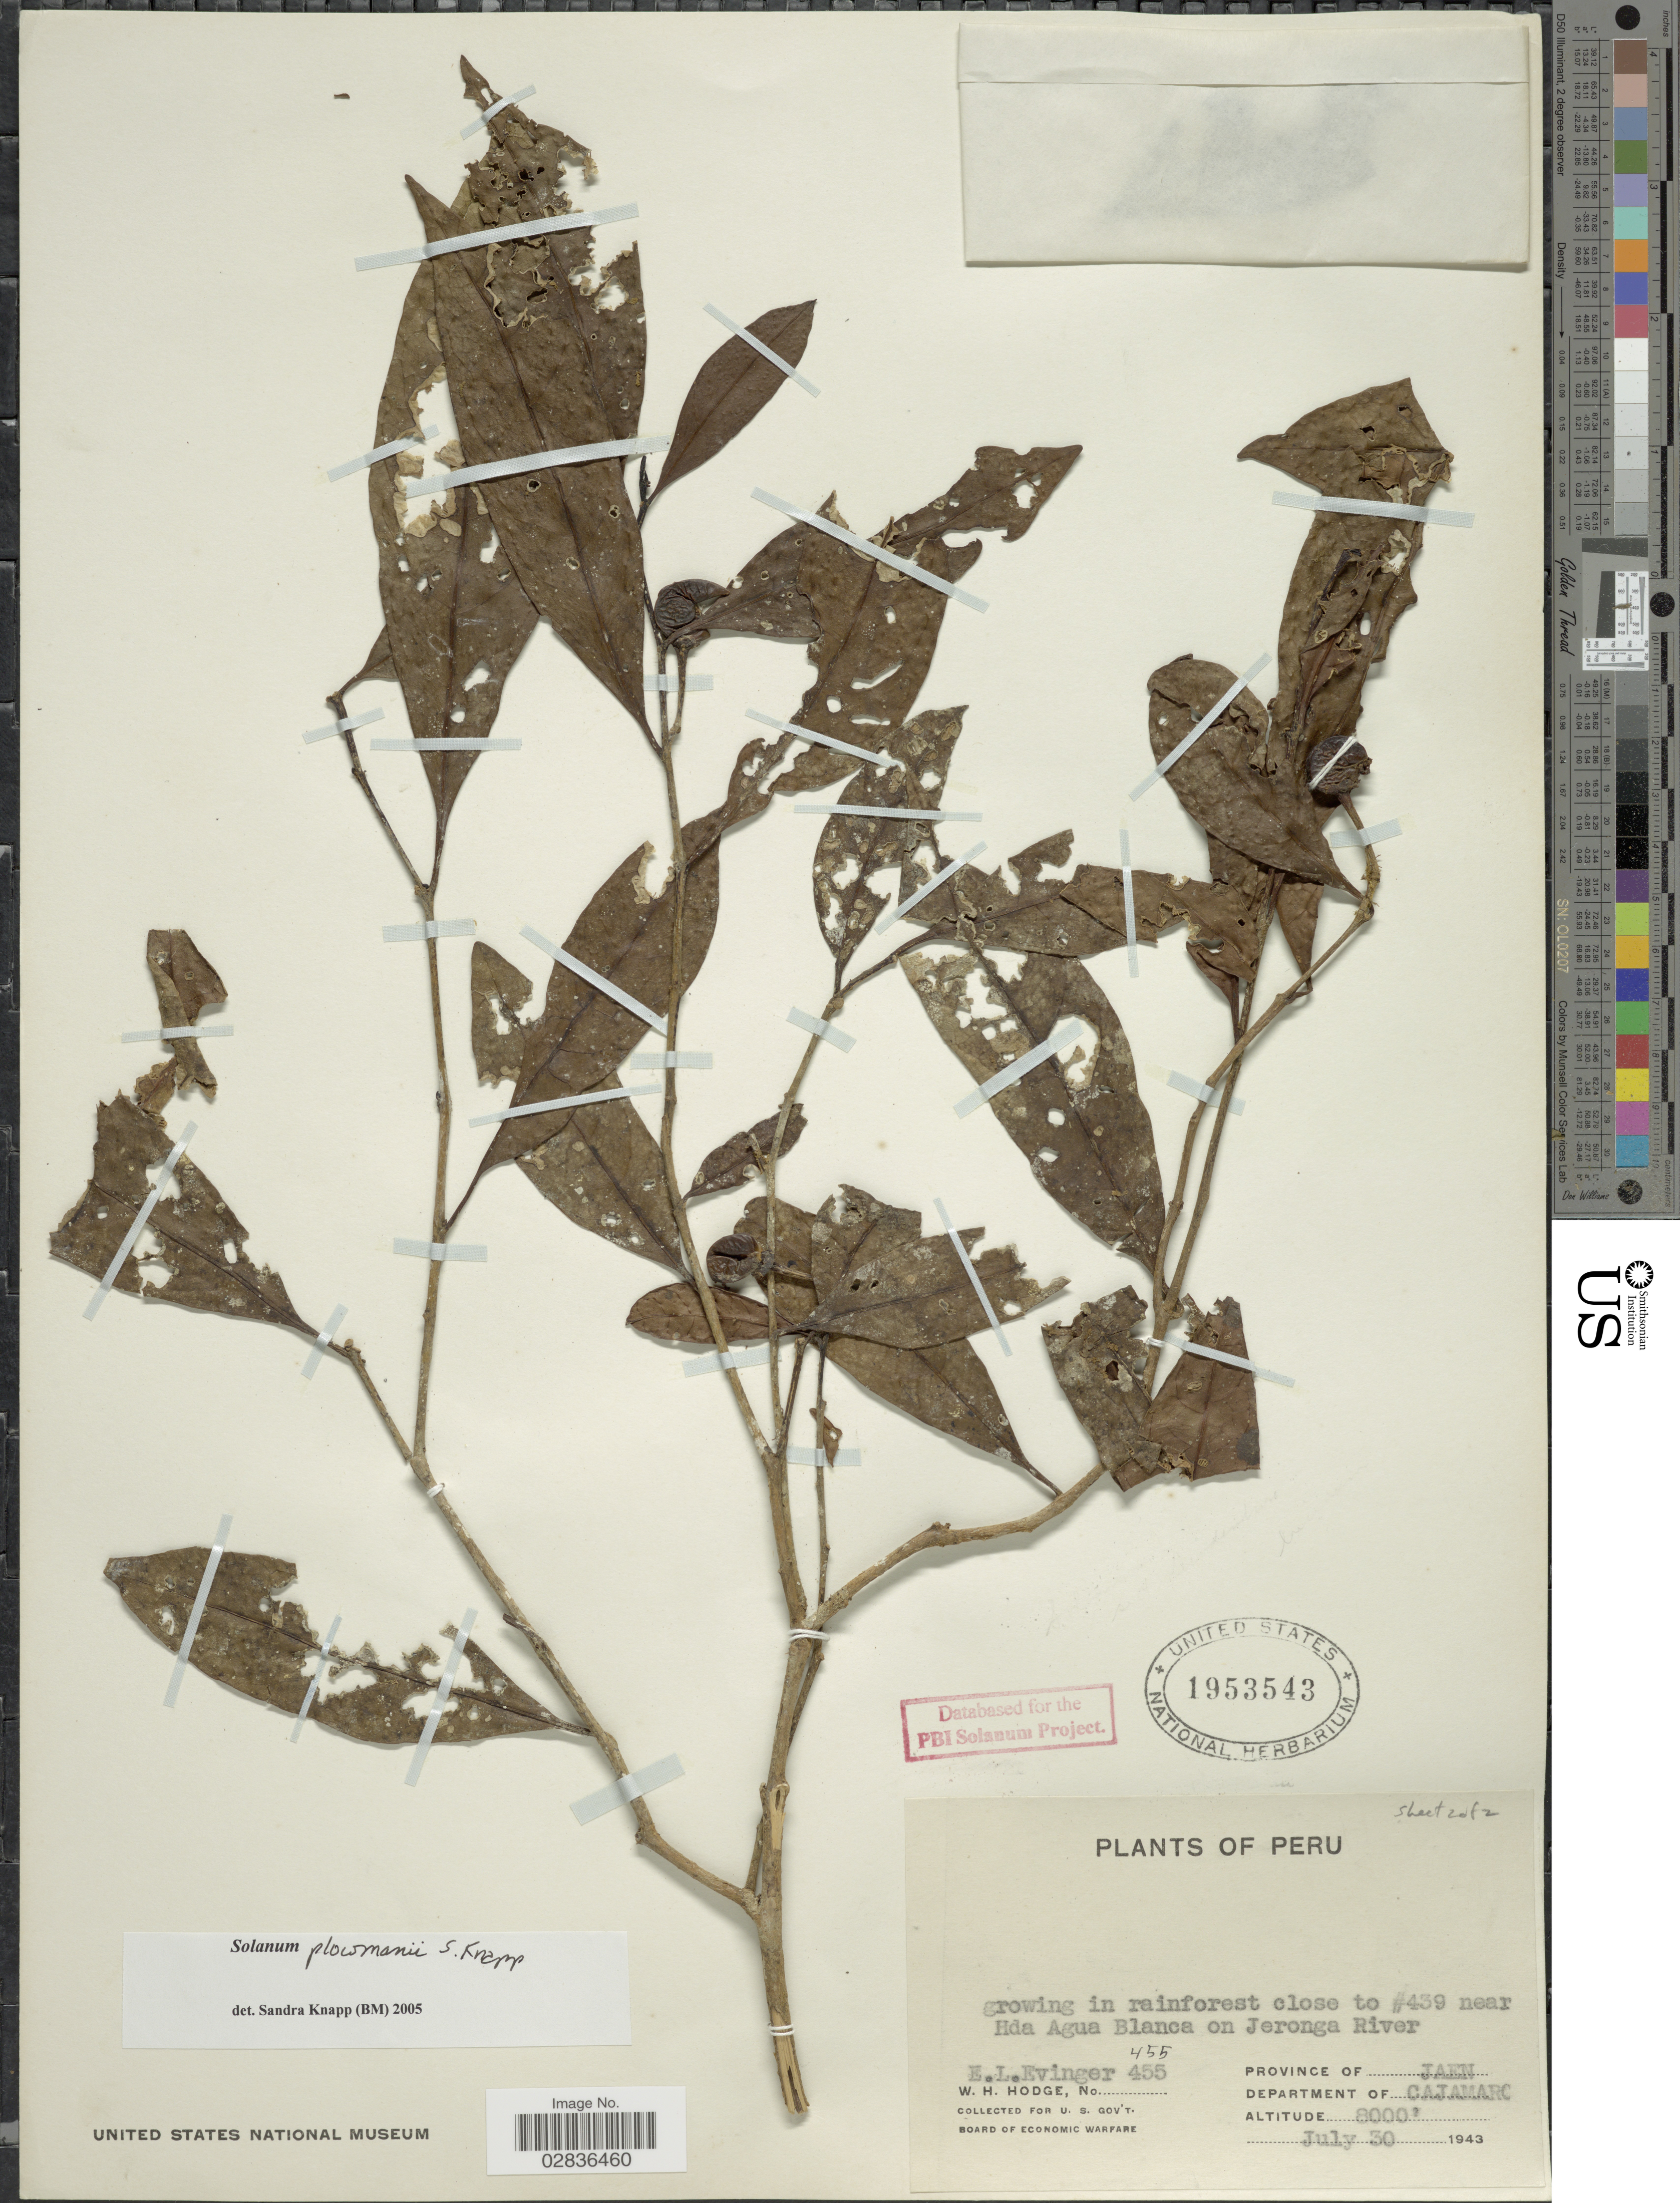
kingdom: Plantae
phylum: Tracheophyta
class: Magnoliopsida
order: Solanales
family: Solanaceae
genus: Solanum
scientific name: Solanum plowmanii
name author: S. Knapp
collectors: E. Evinger & W. Hodge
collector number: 455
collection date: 1943-07-30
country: Peru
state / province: Cajamarca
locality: Growing in rainforest close to #439 near Hda Agua Blanca on Jeronga River. Province of Jaen. Department of Cajamarca.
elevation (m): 2438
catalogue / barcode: US 1953543